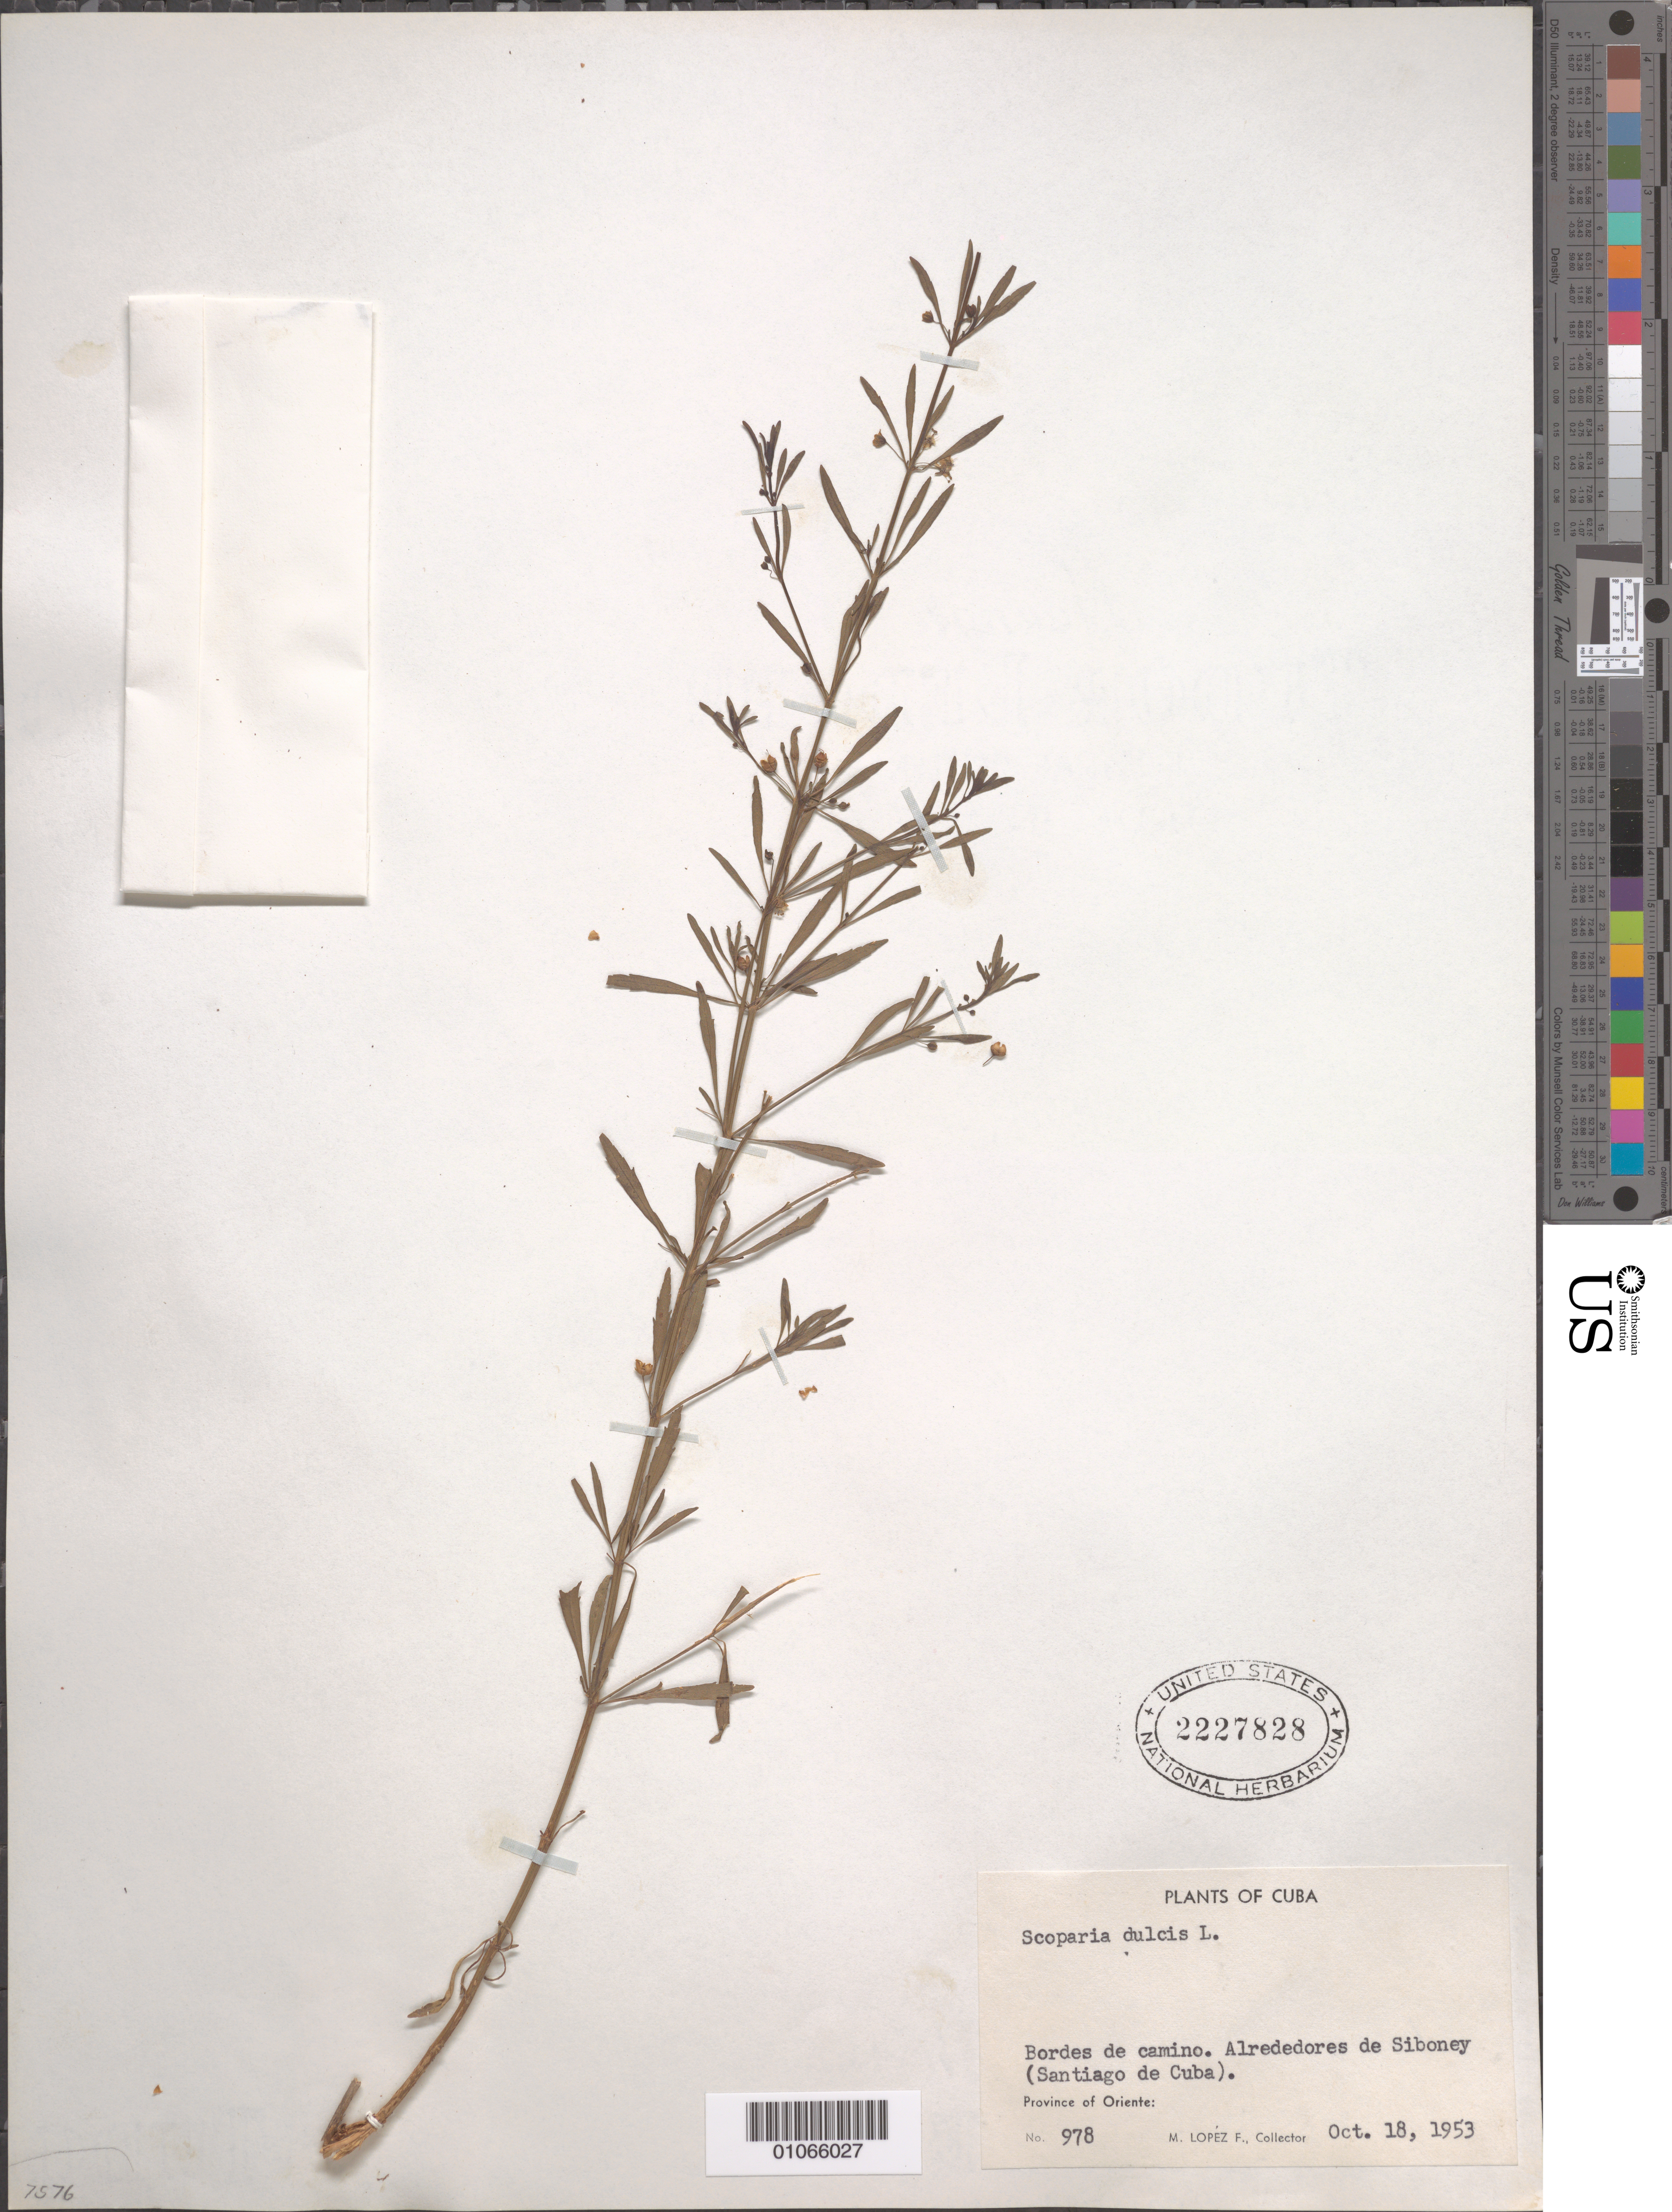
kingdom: Plantae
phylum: Tracheophyta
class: Magnoliopsida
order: Lamiales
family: Plantaginaceae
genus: Scoparia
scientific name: Scoparia dulcis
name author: L.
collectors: M. López Figueiras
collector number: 978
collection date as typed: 18 Oct 1953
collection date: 1953-10-18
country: Cuba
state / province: Santiago de Cuba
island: Cuba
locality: Edge of road, in the neighborhood of Siboney, Oriente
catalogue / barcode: US 2227828